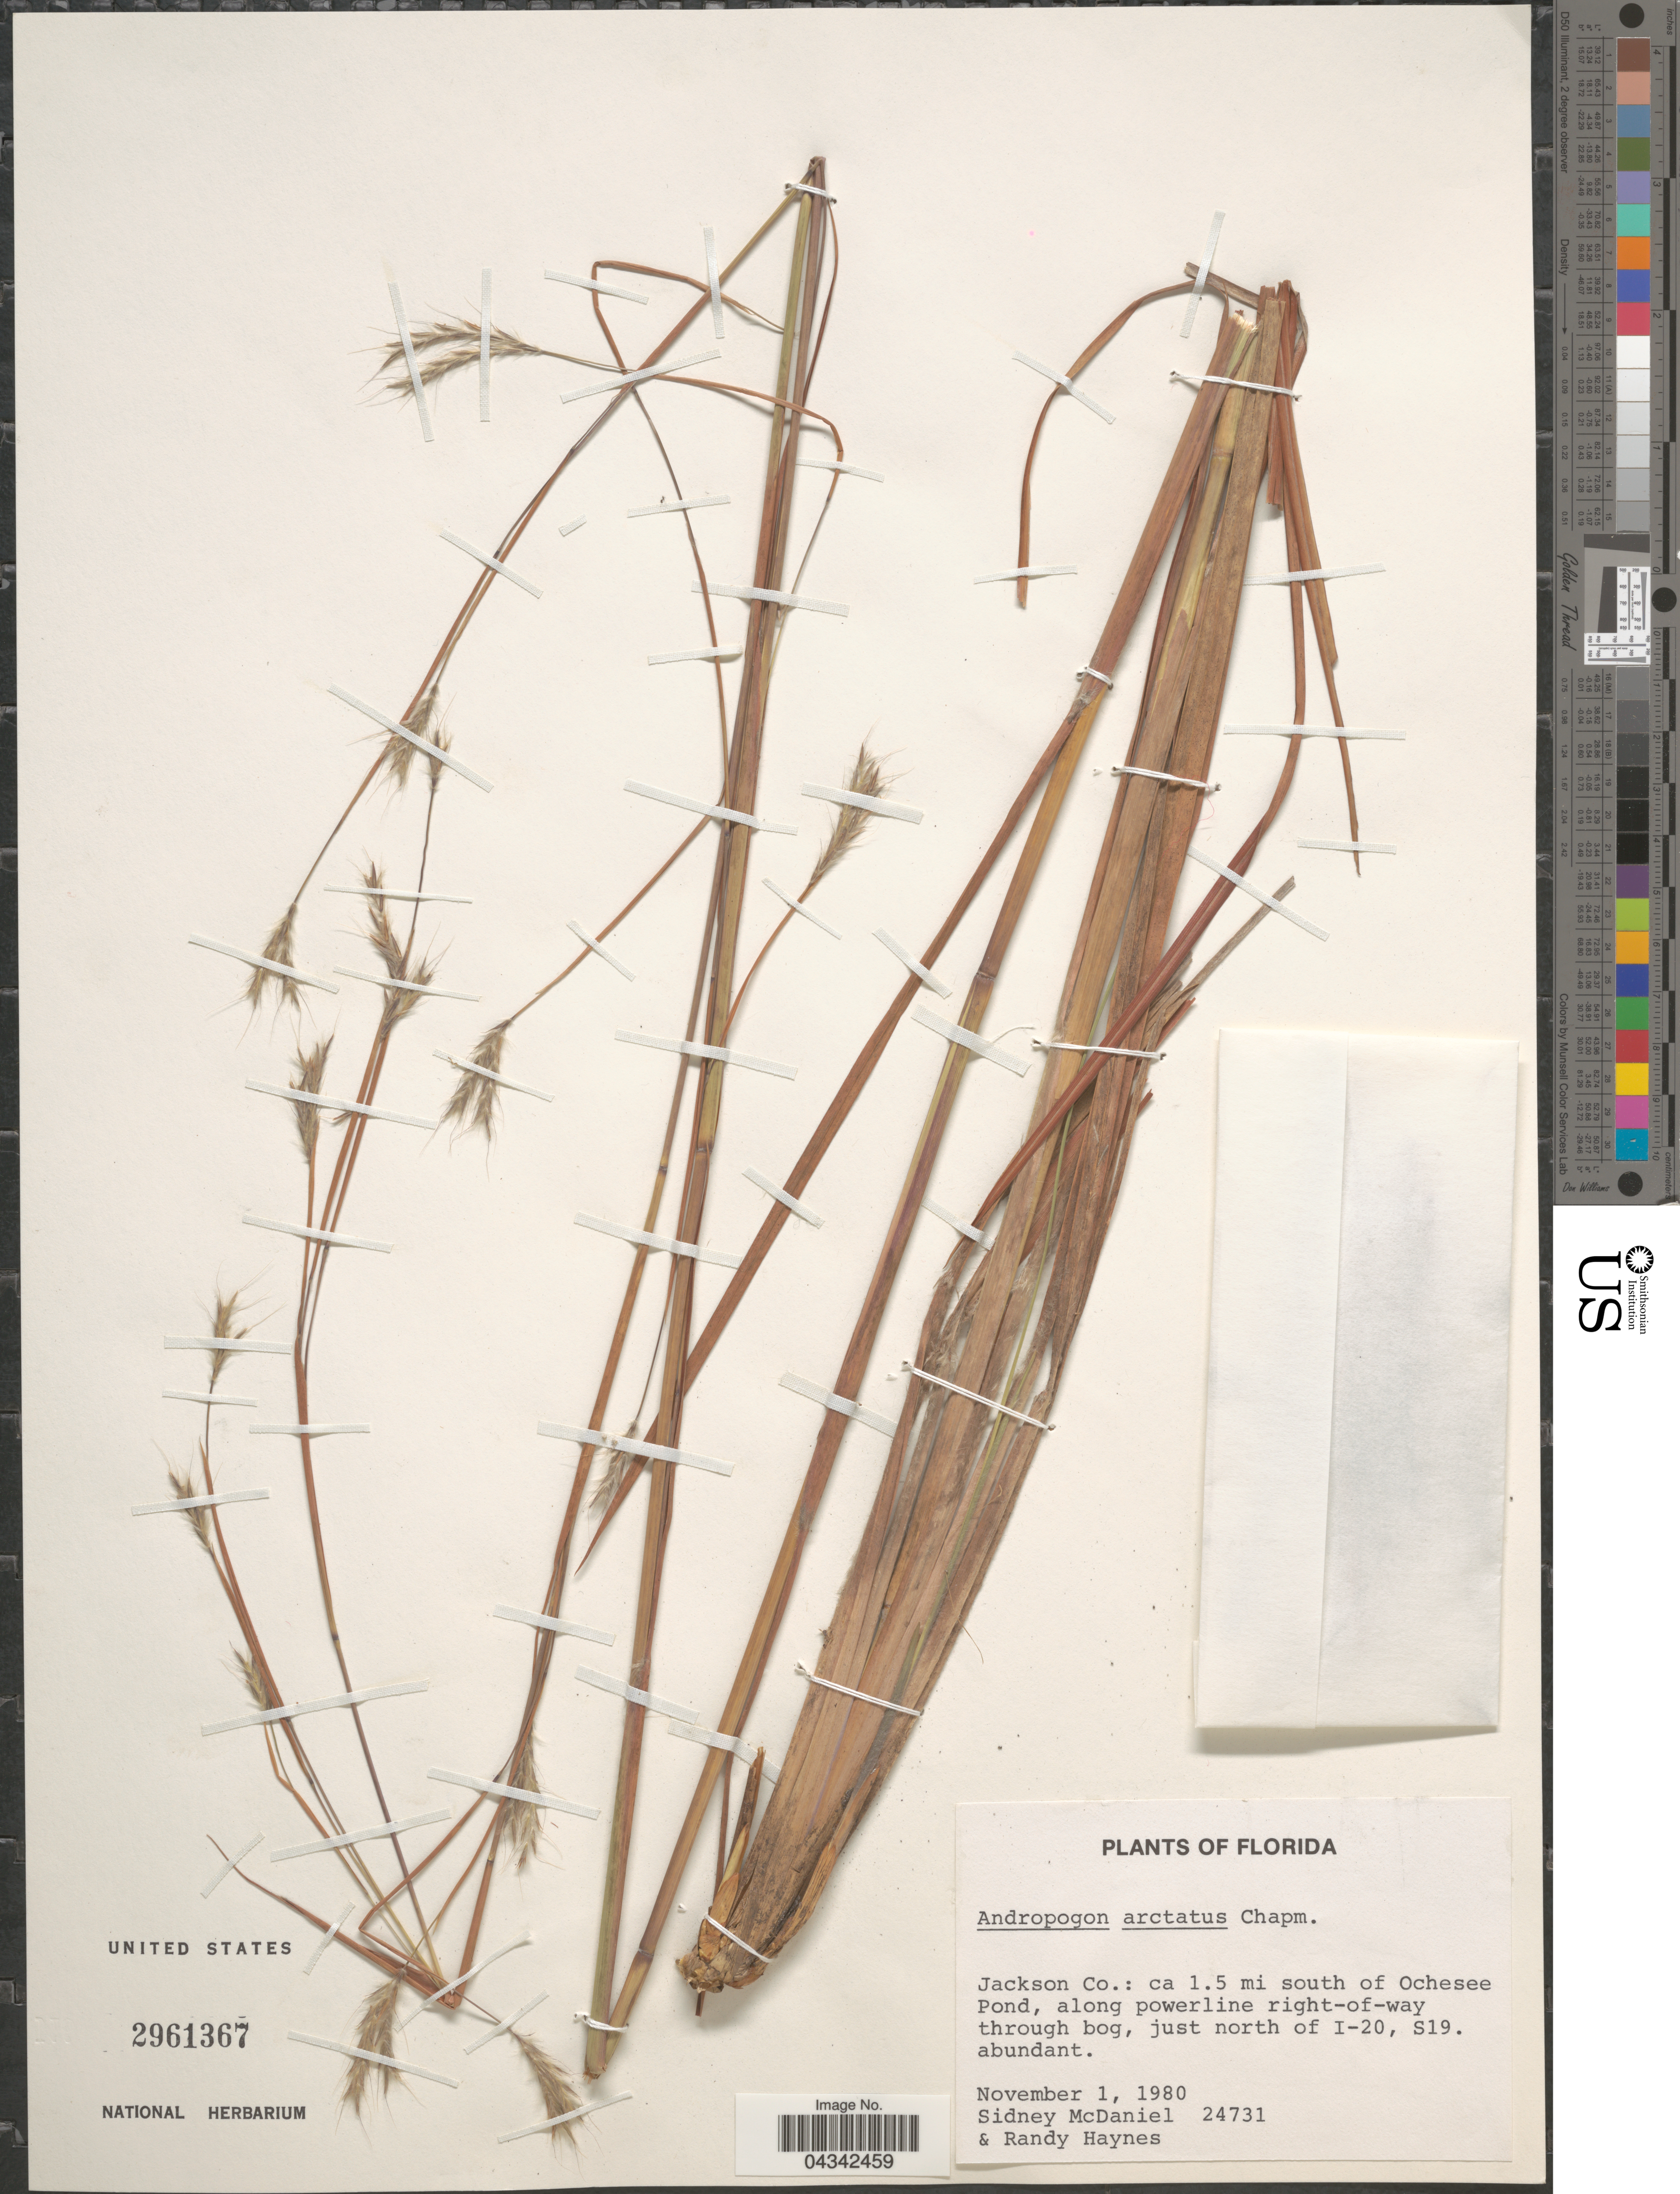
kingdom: Plantae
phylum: Tracheophyta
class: Liliopsida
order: Poales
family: Poaceae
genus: Andropogon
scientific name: Andropogon arctatus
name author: Chapm.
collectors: S. McDaniel & R. Haynes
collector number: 24731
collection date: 1980-11-01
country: United States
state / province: Florida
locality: Jackson Co.: ca. 1.5 mi south of Ochesee Pond, along powerline right-of-way through bog, just north of I-20, S19.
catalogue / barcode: US 2961367